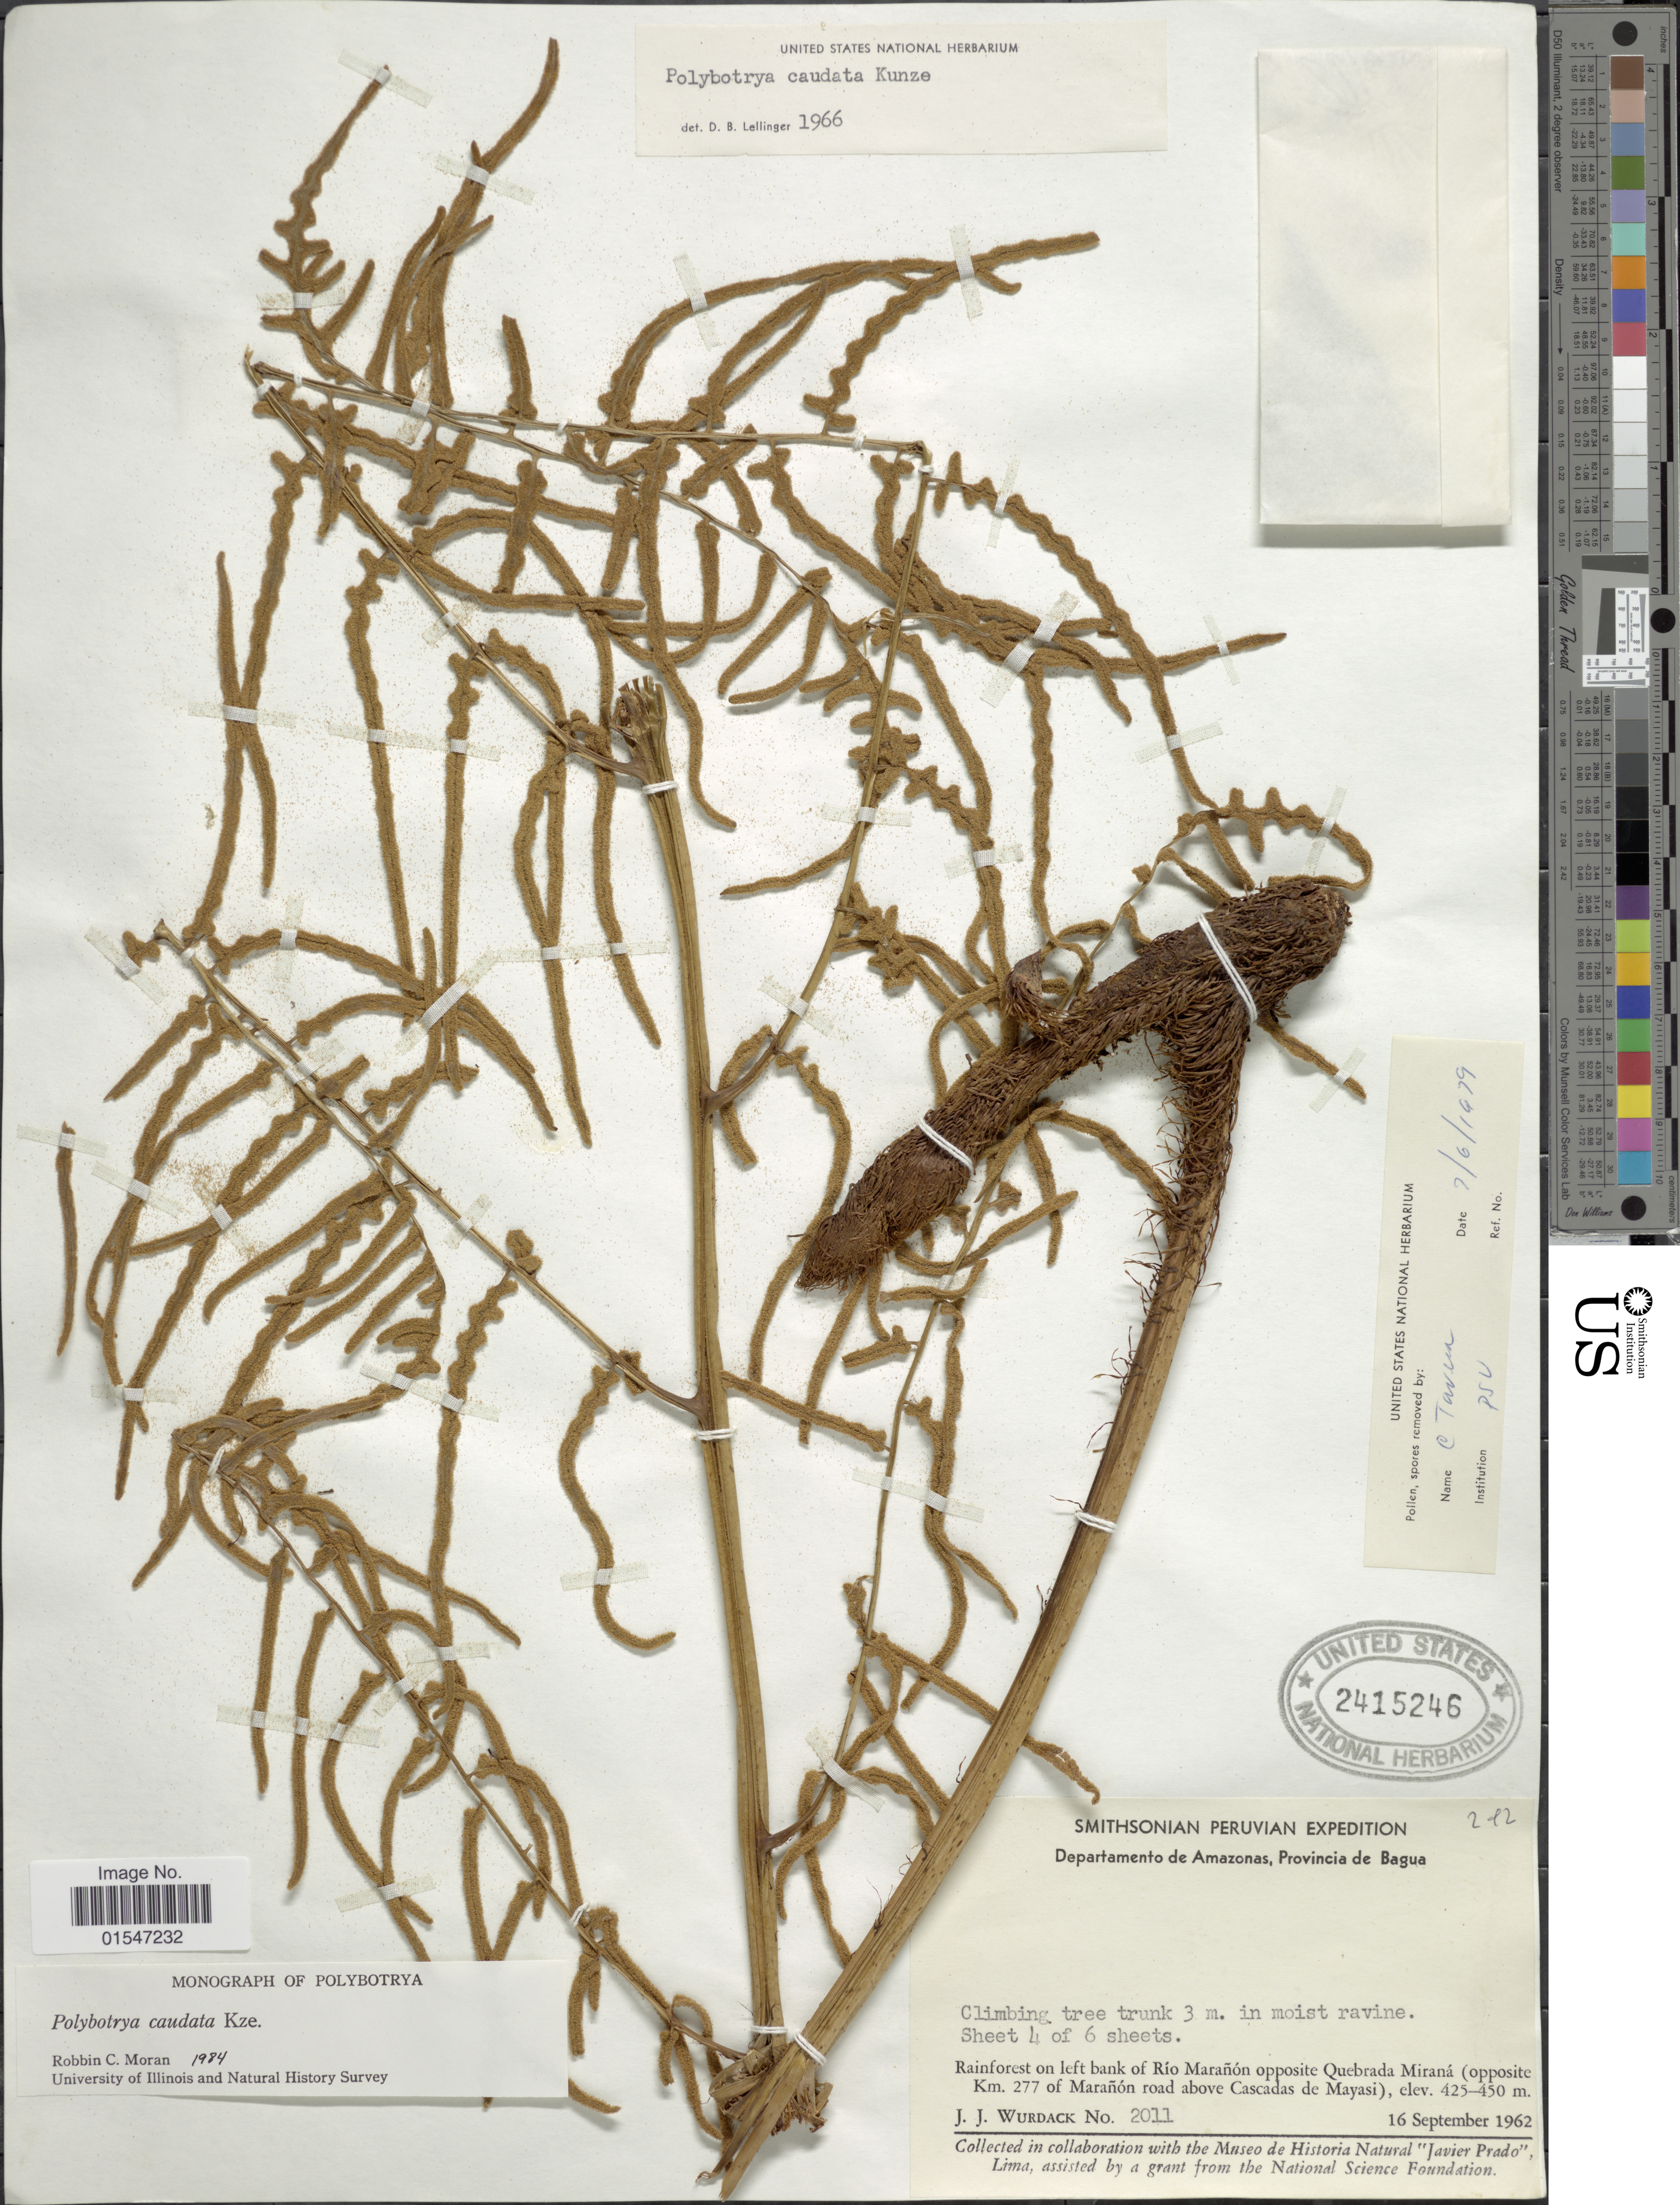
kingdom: Plantae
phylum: Tracheophyta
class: Polypodiopsida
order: Polypodiales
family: Dryopteridaceae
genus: Polybotrya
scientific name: Polybotrya caudata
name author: Kunze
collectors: J. J. Wurdack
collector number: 2011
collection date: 1962-09-16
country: Peru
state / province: Amazonas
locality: Provincia de Bagua, rainforest on left bank of Río Marañón opposite Quebrada Miraná (opposite Km. 277 of Marañón road above Cascadas de Mayasi)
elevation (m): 425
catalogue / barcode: US 2415246